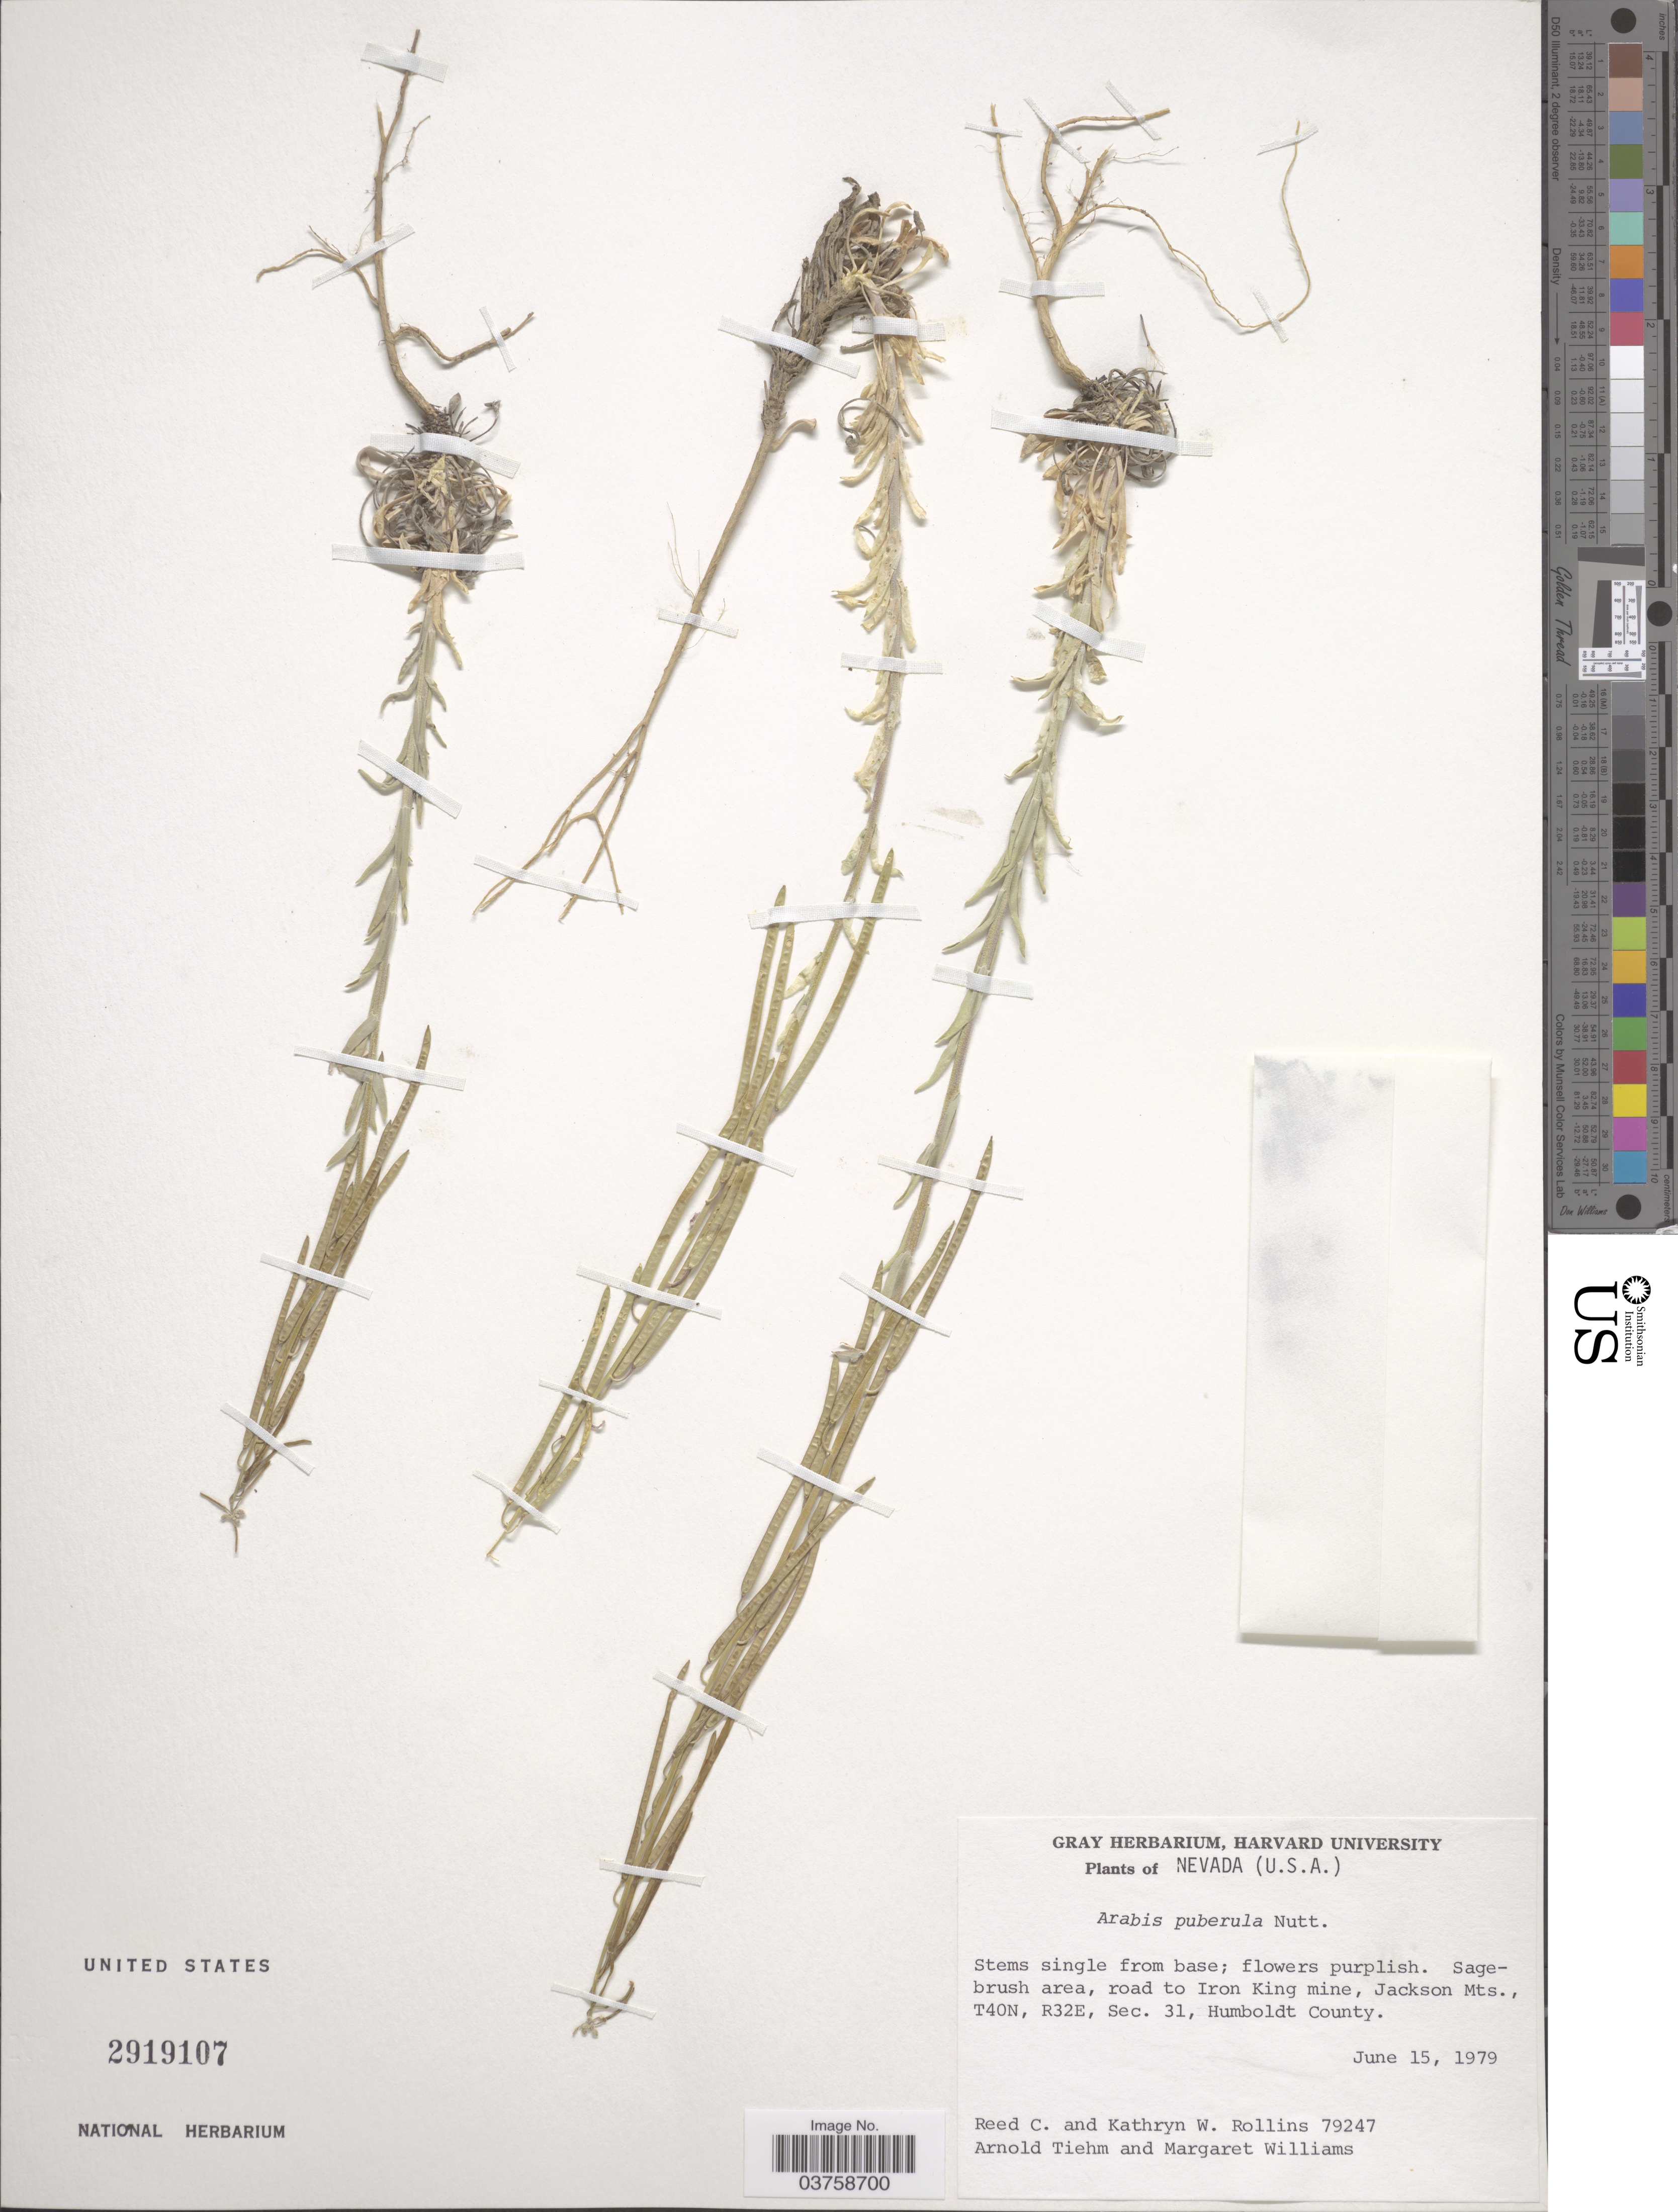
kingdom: Plantae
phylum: Tracheophyta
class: Magnoliopsida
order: Brassicales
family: Brassicaceae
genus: Arabis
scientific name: Arabis puberula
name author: Nutt.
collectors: R. C. Rollins, K. W. Rollins, A. Tiehm & M. J. Williams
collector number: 79247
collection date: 1979-06-15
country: United States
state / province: Nevada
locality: Road to Iron King mine, Jackson Mts., T40N, R32E, Sec. 31, Humboldt County.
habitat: sagebrush area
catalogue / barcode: US 2919107